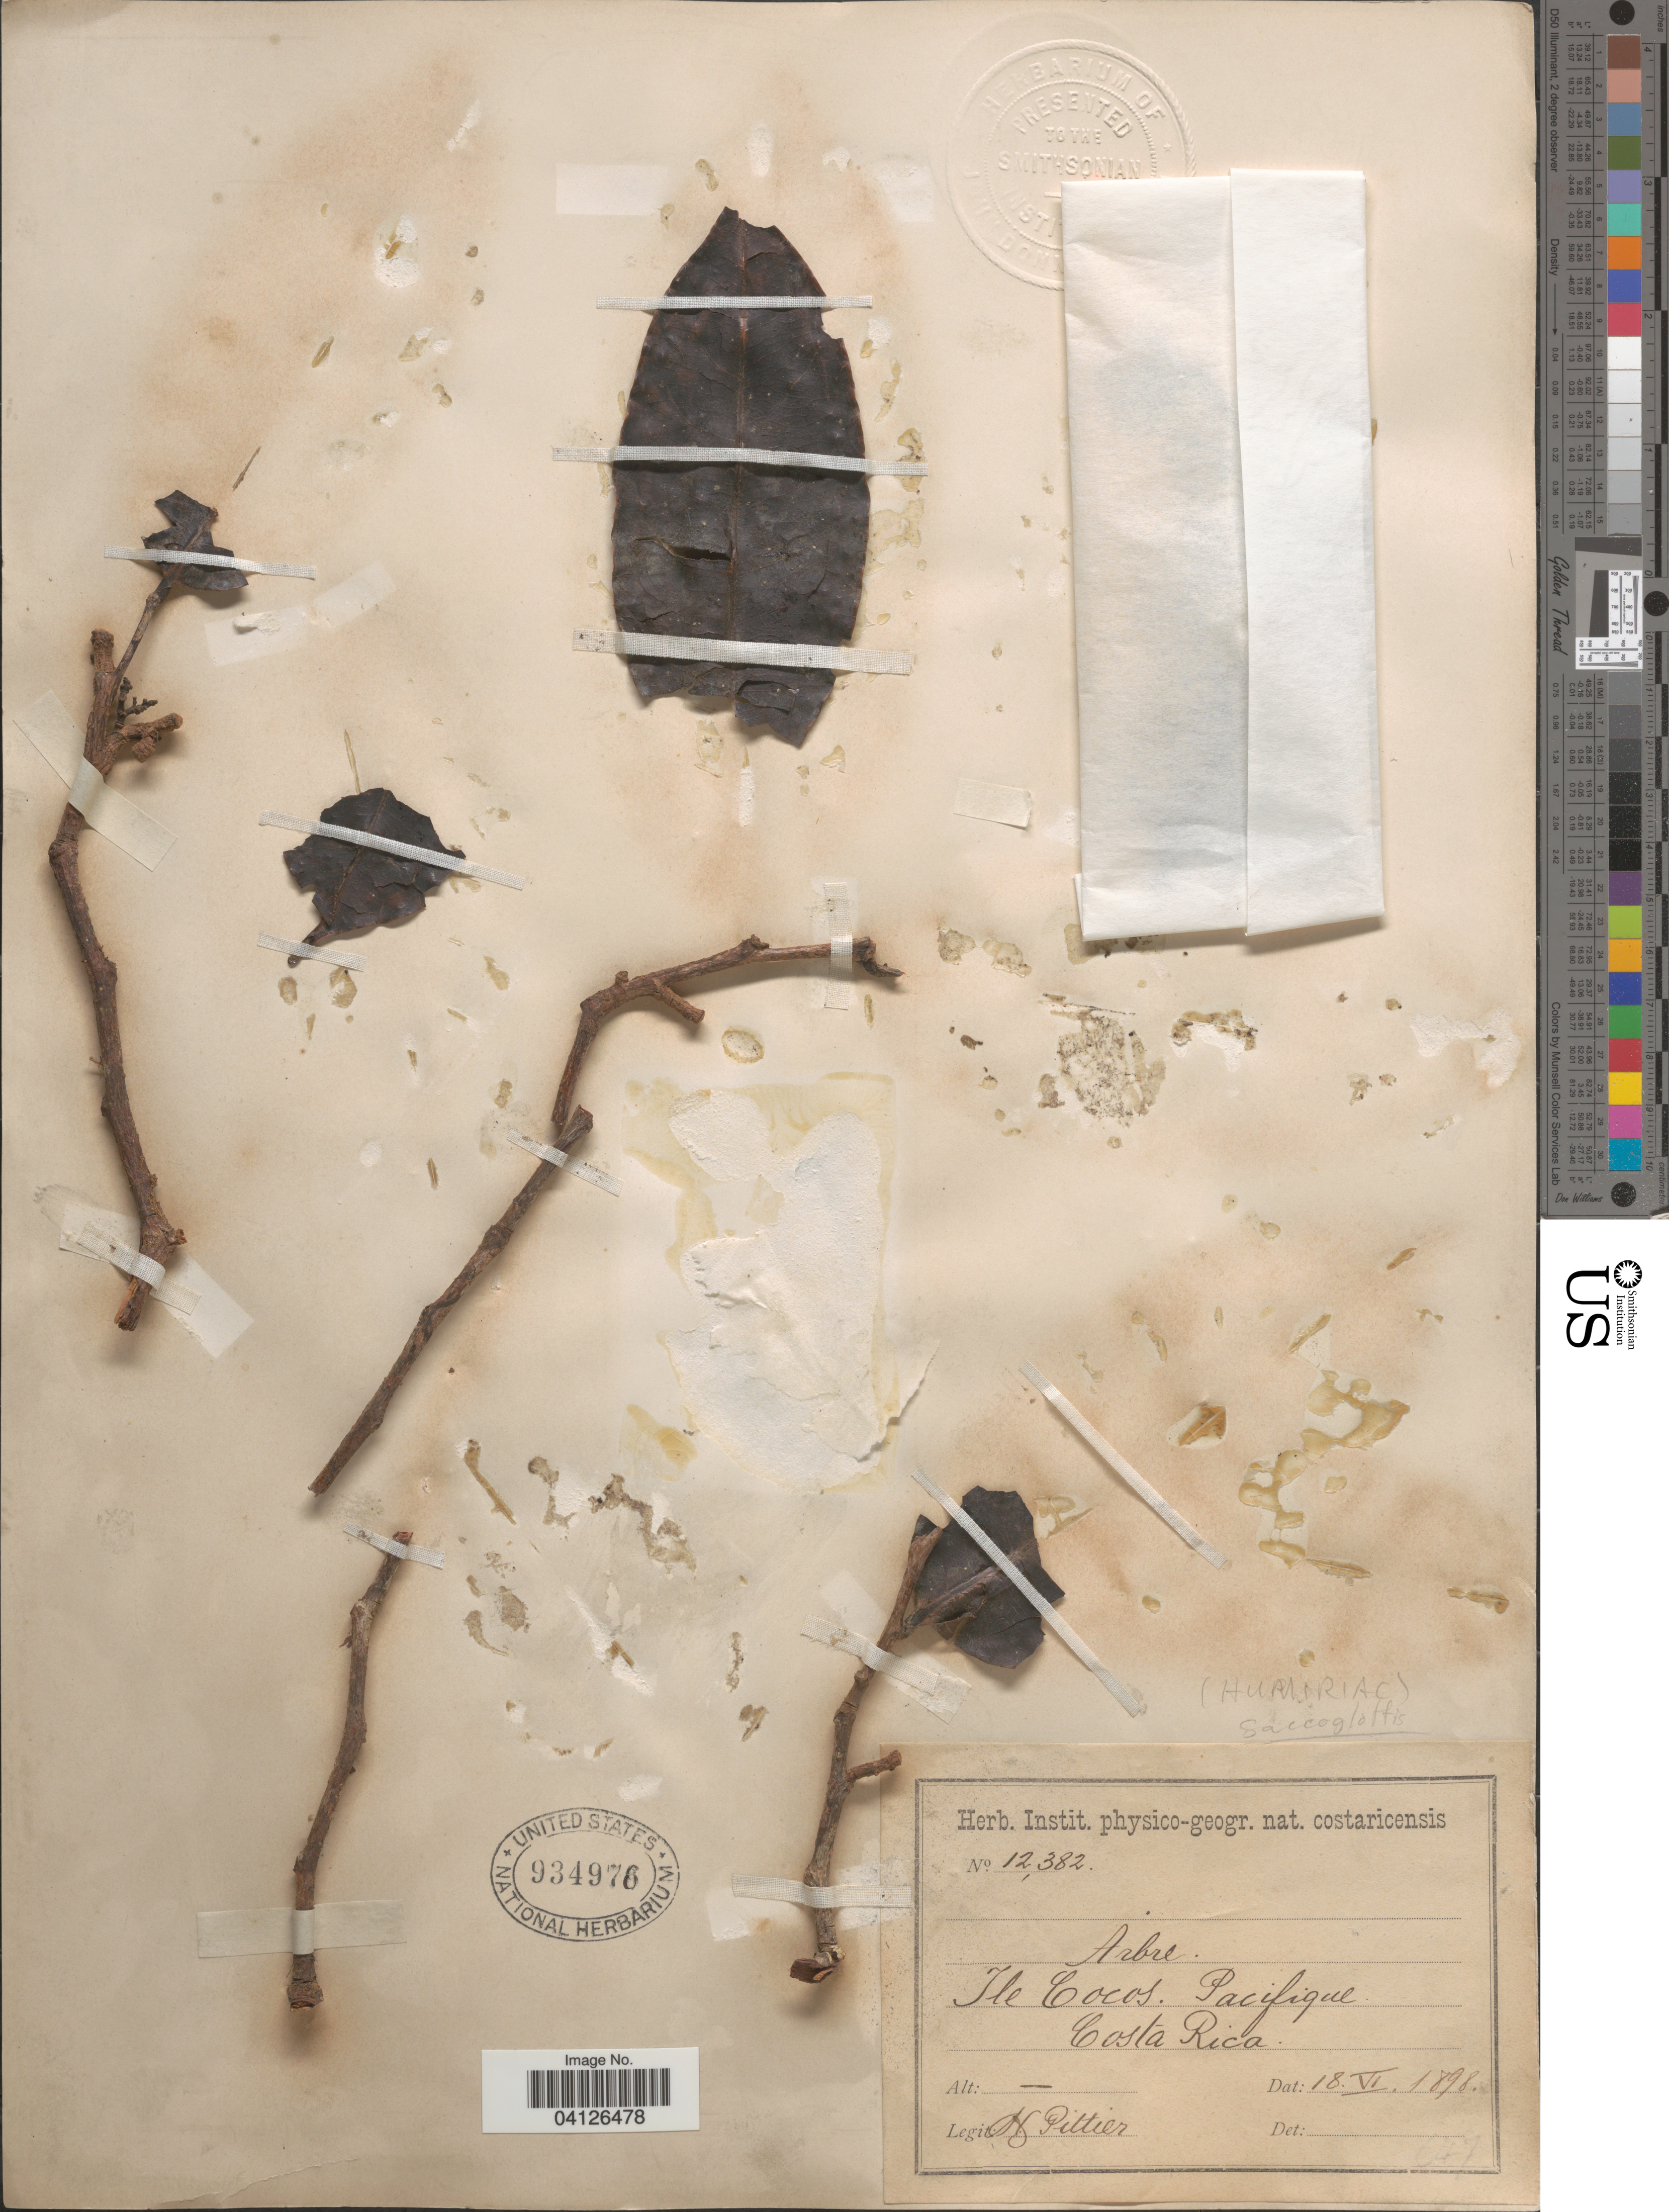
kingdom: Plantae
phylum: Tracheophyta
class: Magnoliopsida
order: Malpighiales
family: Humiriaceae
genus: Sacoglottis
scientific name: Sacoglottis sp.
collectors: H. F. Pittier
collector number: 12382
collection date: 1898-06-18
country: Costa Rica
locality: Ile Cocos. Pacifique.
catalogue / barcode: US 934976